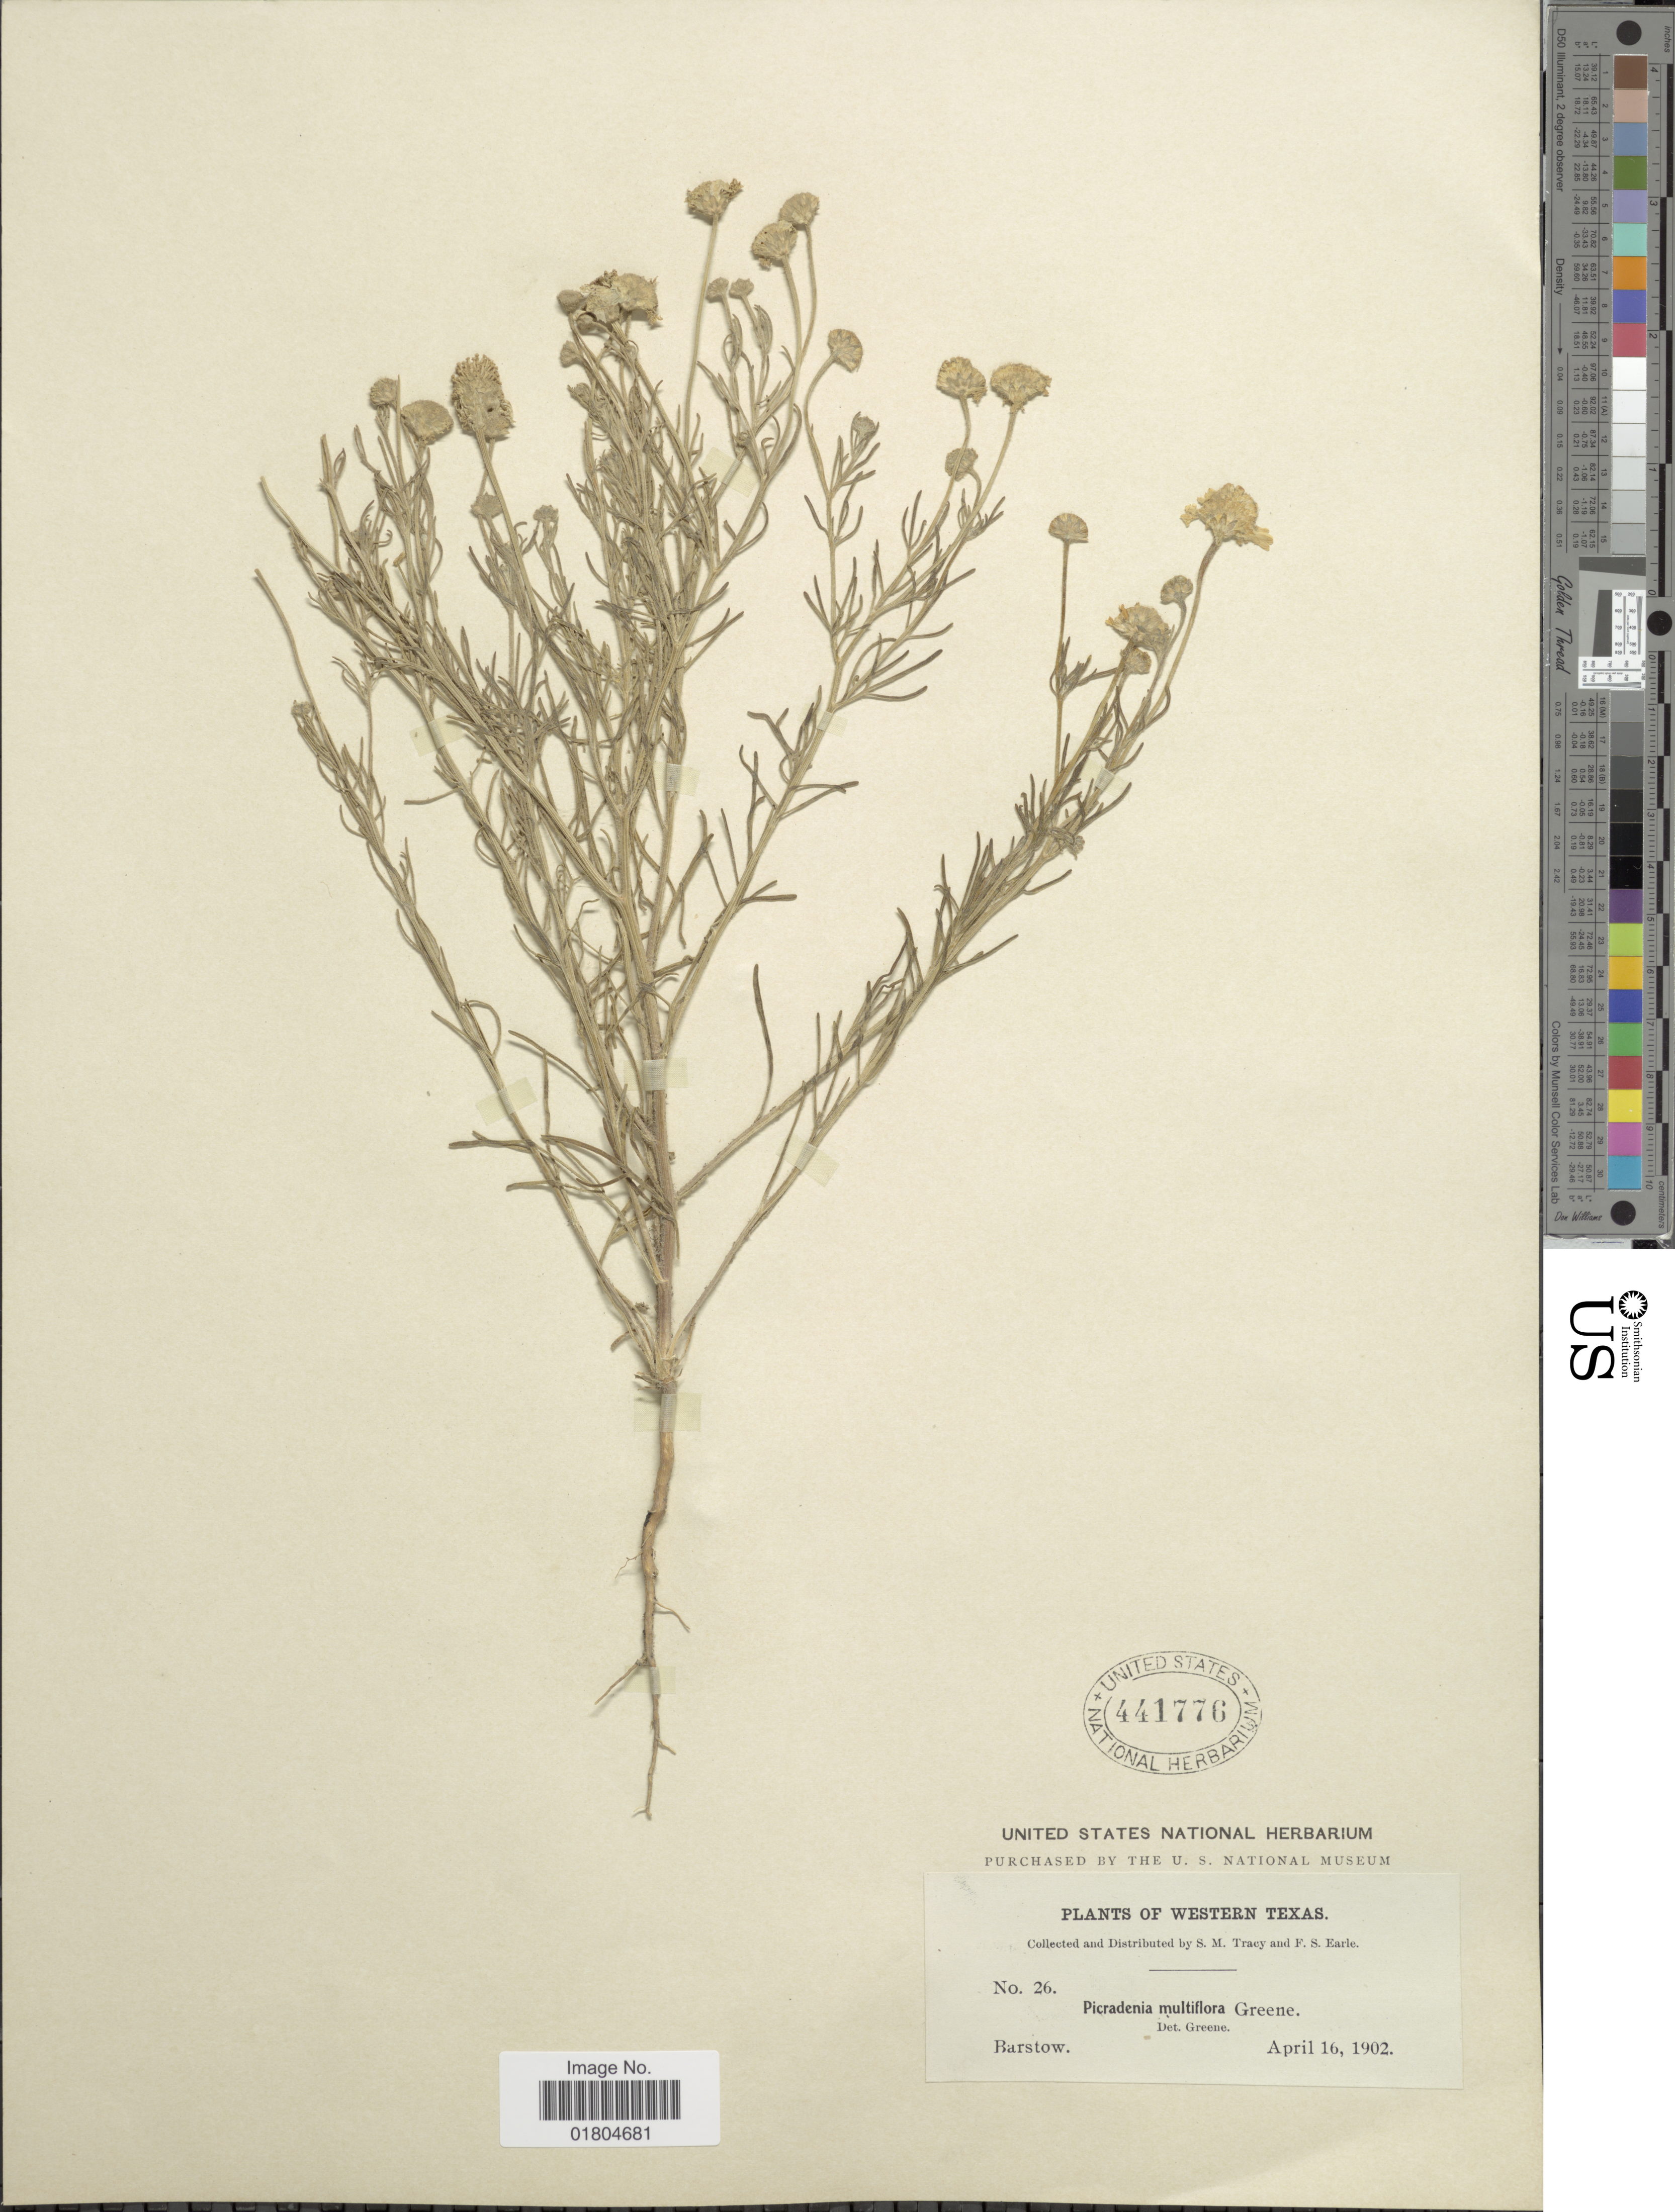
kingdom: Plantae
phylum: Tracheophyta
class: Magnoliopsida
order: Asterales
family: Asteraceae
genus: Hymenoxys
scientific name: Hymenoxys odorata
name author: DC.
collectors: S. M. Tracy & F. S. Earle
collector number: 26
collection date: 1902-04-16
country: United States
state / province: Texas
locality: Western Texas. Barstow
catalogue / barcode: US 441776